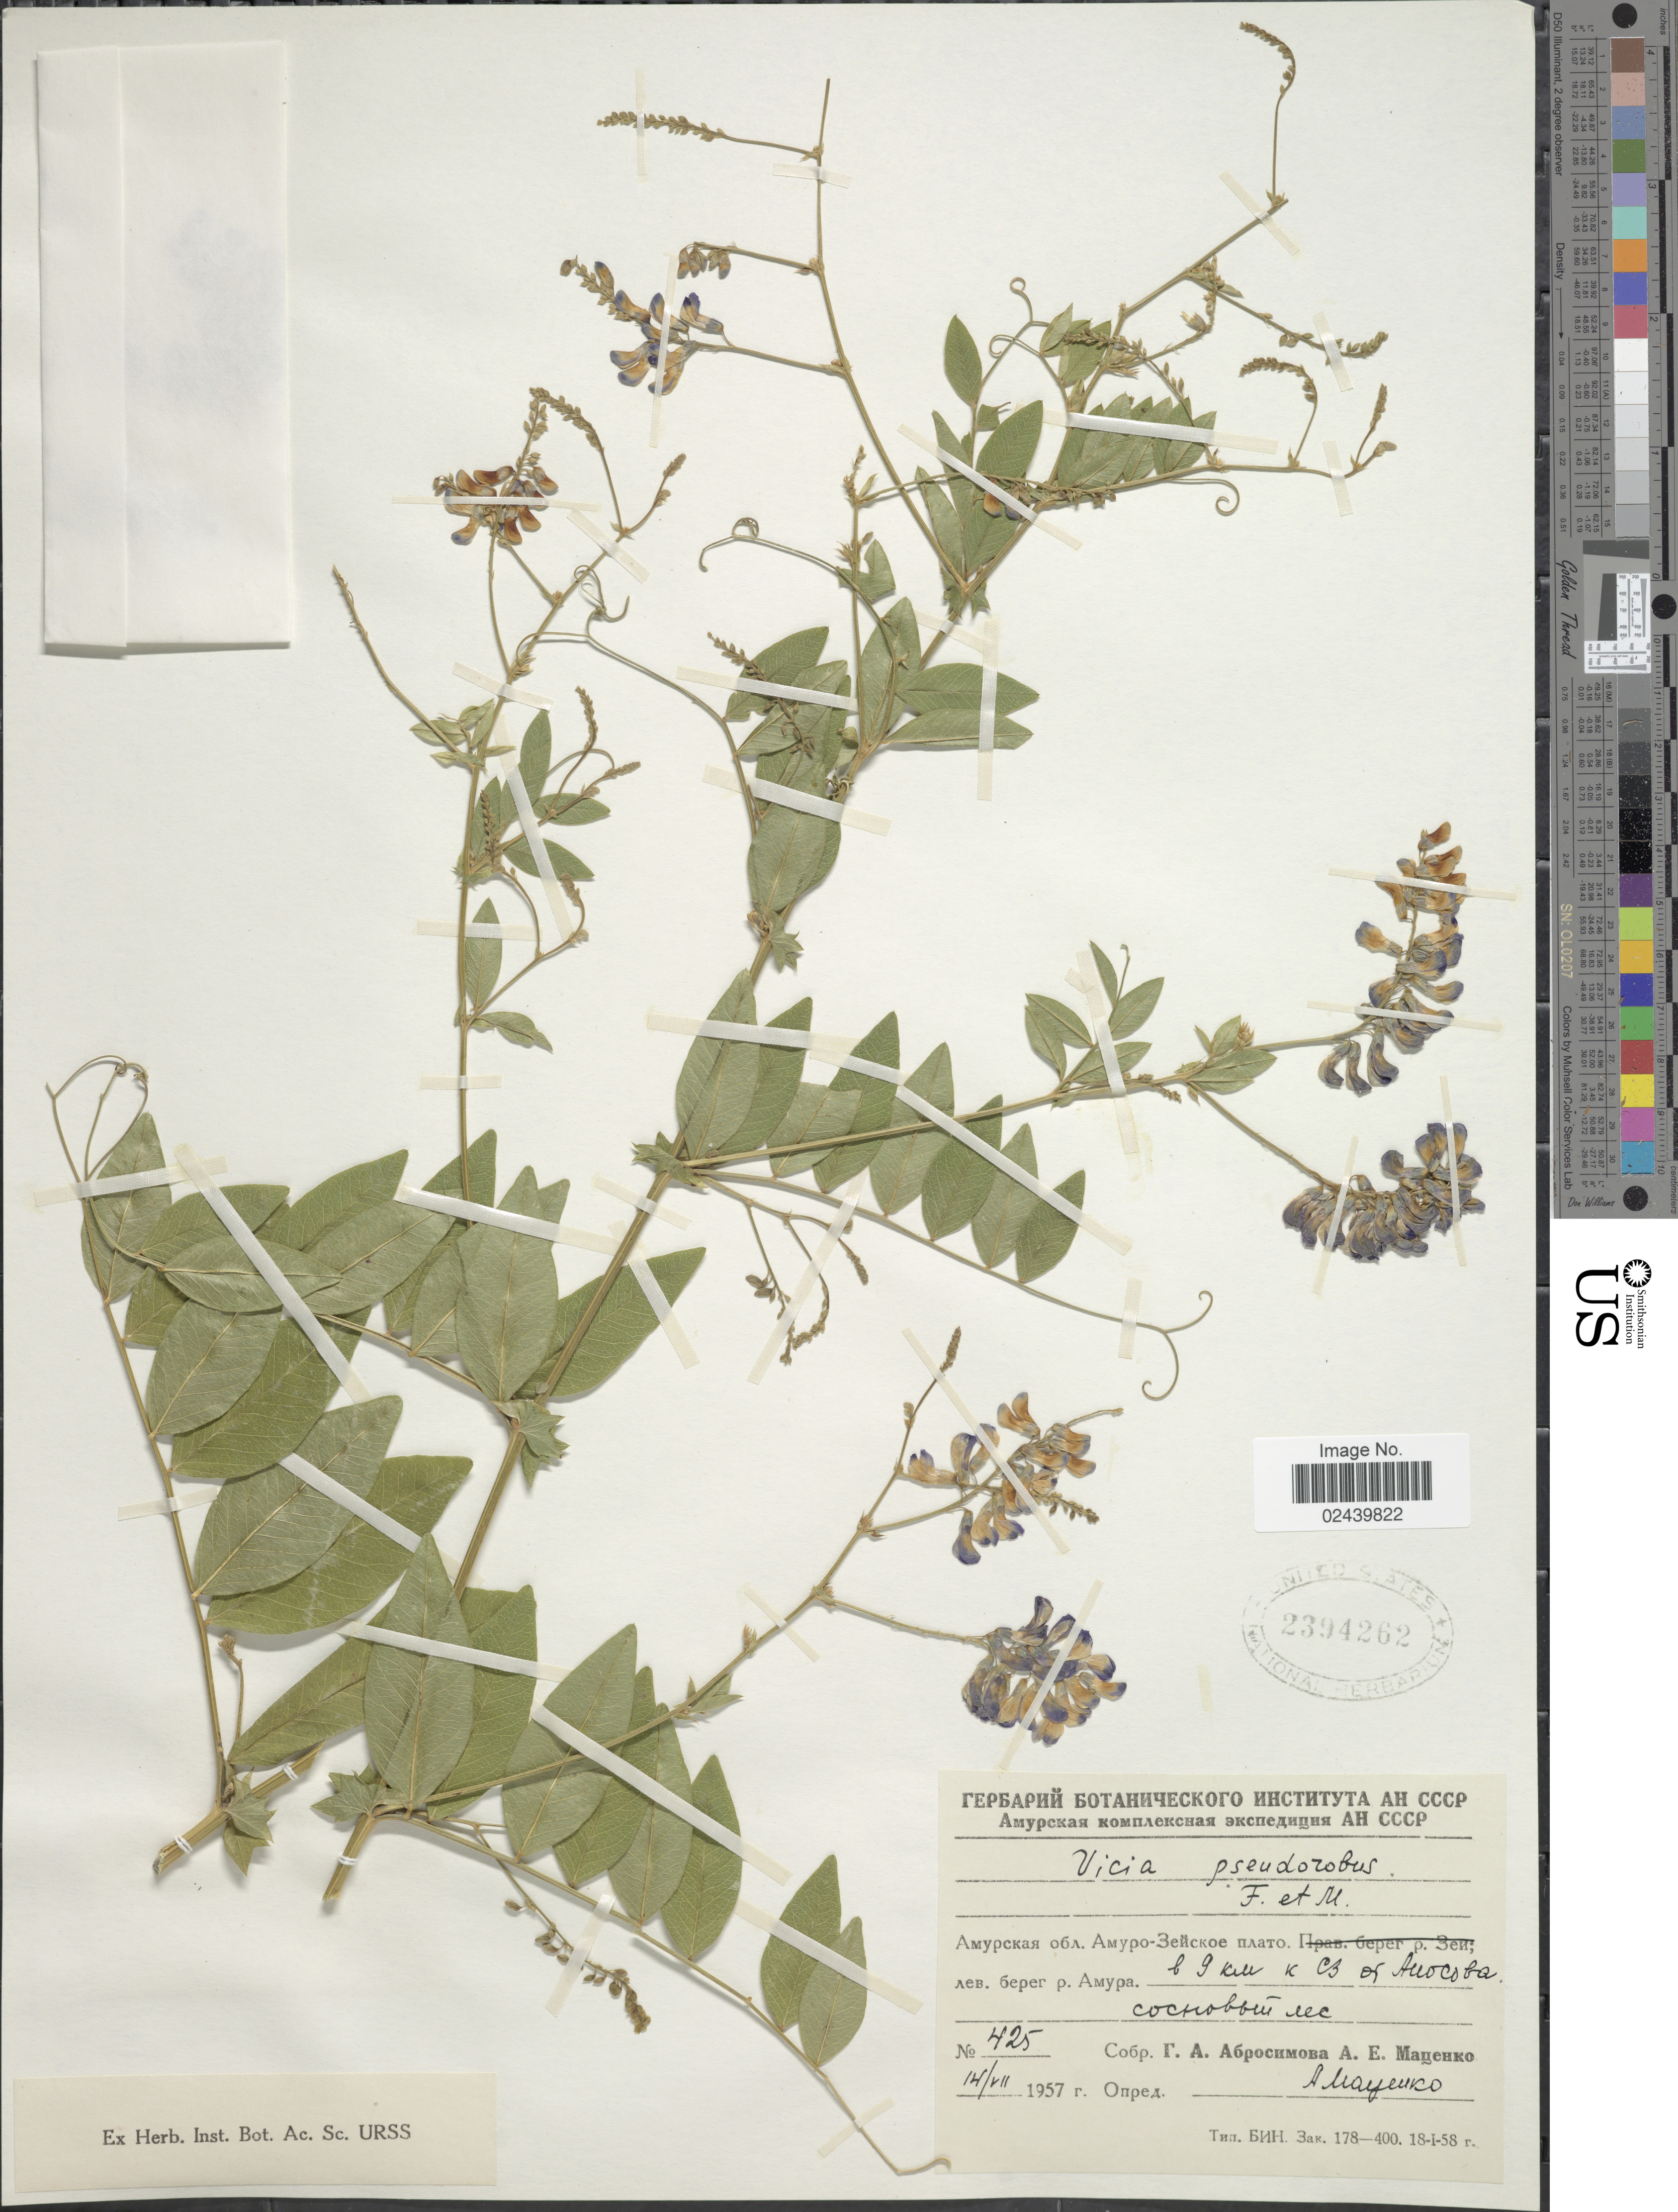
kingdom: Plantae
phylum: Tracheophyta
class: Magnoliopsida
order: Fabales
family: Fabaceae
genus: Vicia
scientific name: Vicia pseudo-orobus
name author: Fisch. & C.A. Mey.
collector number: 425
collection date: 1957-07-14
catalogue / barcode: US 2394262